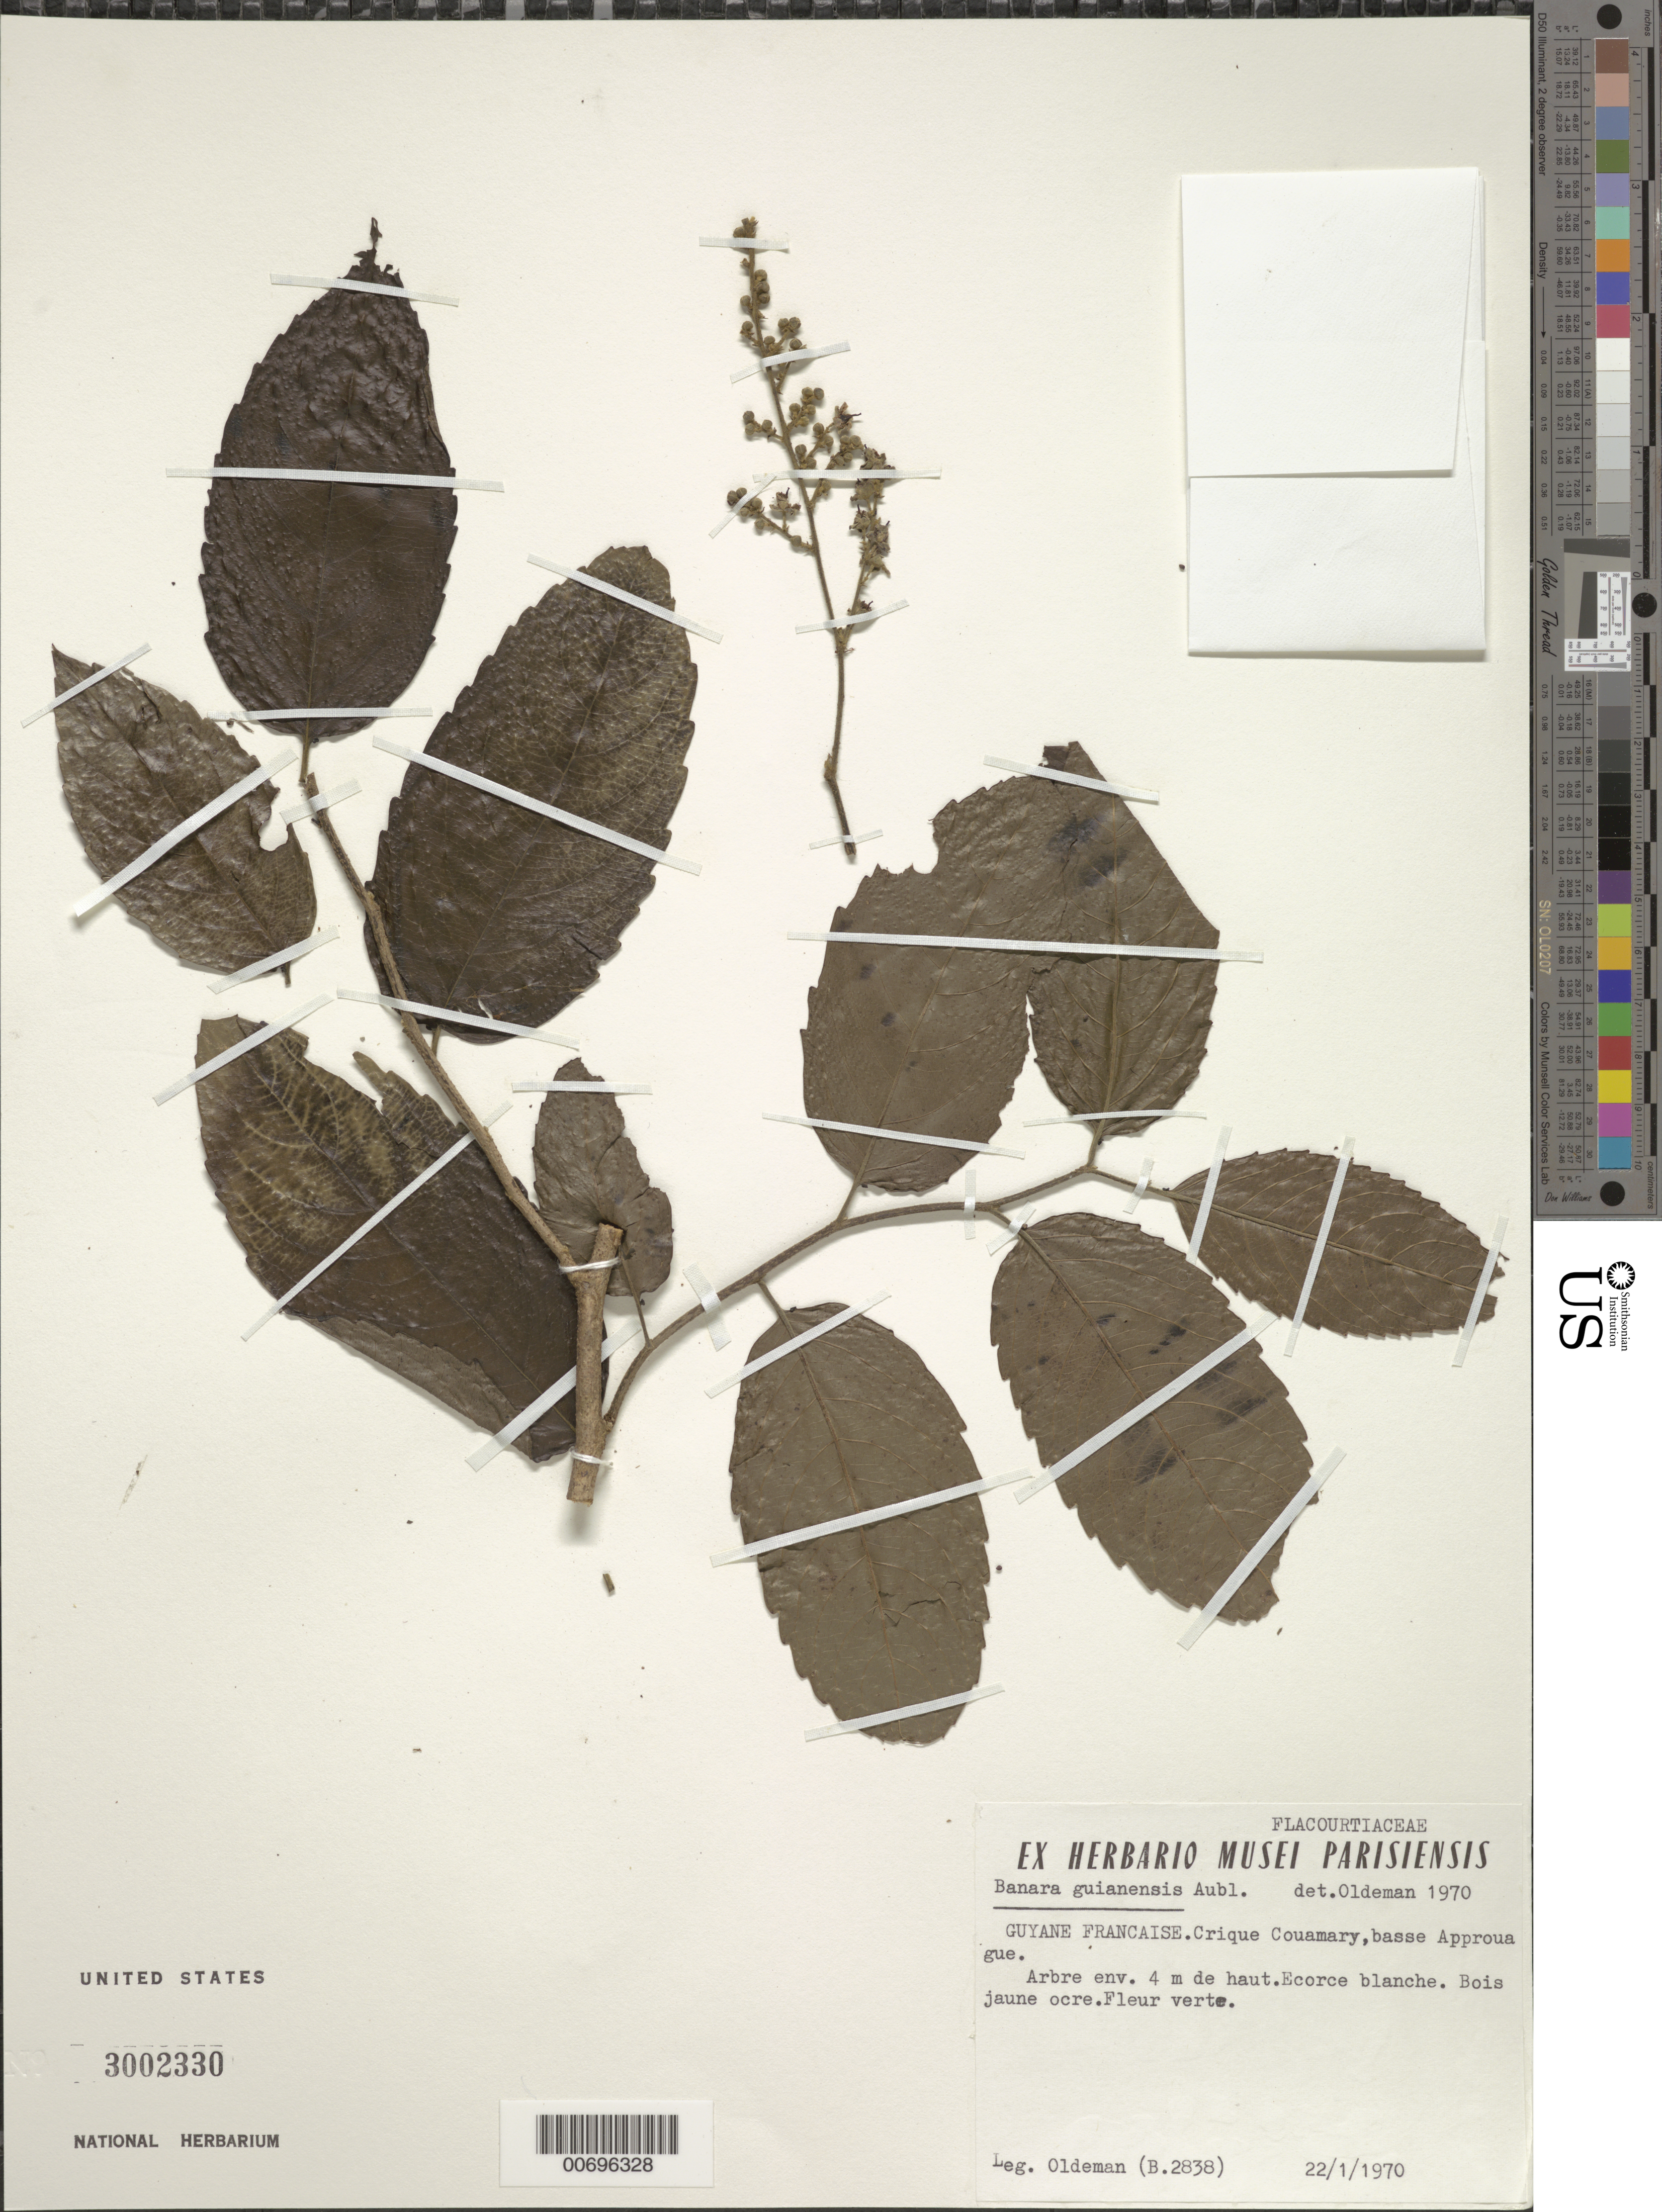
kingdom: Plantae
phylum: Tracheophyta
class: Magnoliopsida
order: Malpighiales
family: Salicaceae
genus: Banara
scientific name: Banara guianensis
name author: Aubl.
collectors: R. Oldeman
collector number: B 2838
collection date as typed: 22-Jan-70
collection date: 1970-01-22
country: French Guiana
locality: Crique Counamary, basse Approuague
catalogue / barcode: US 3002330